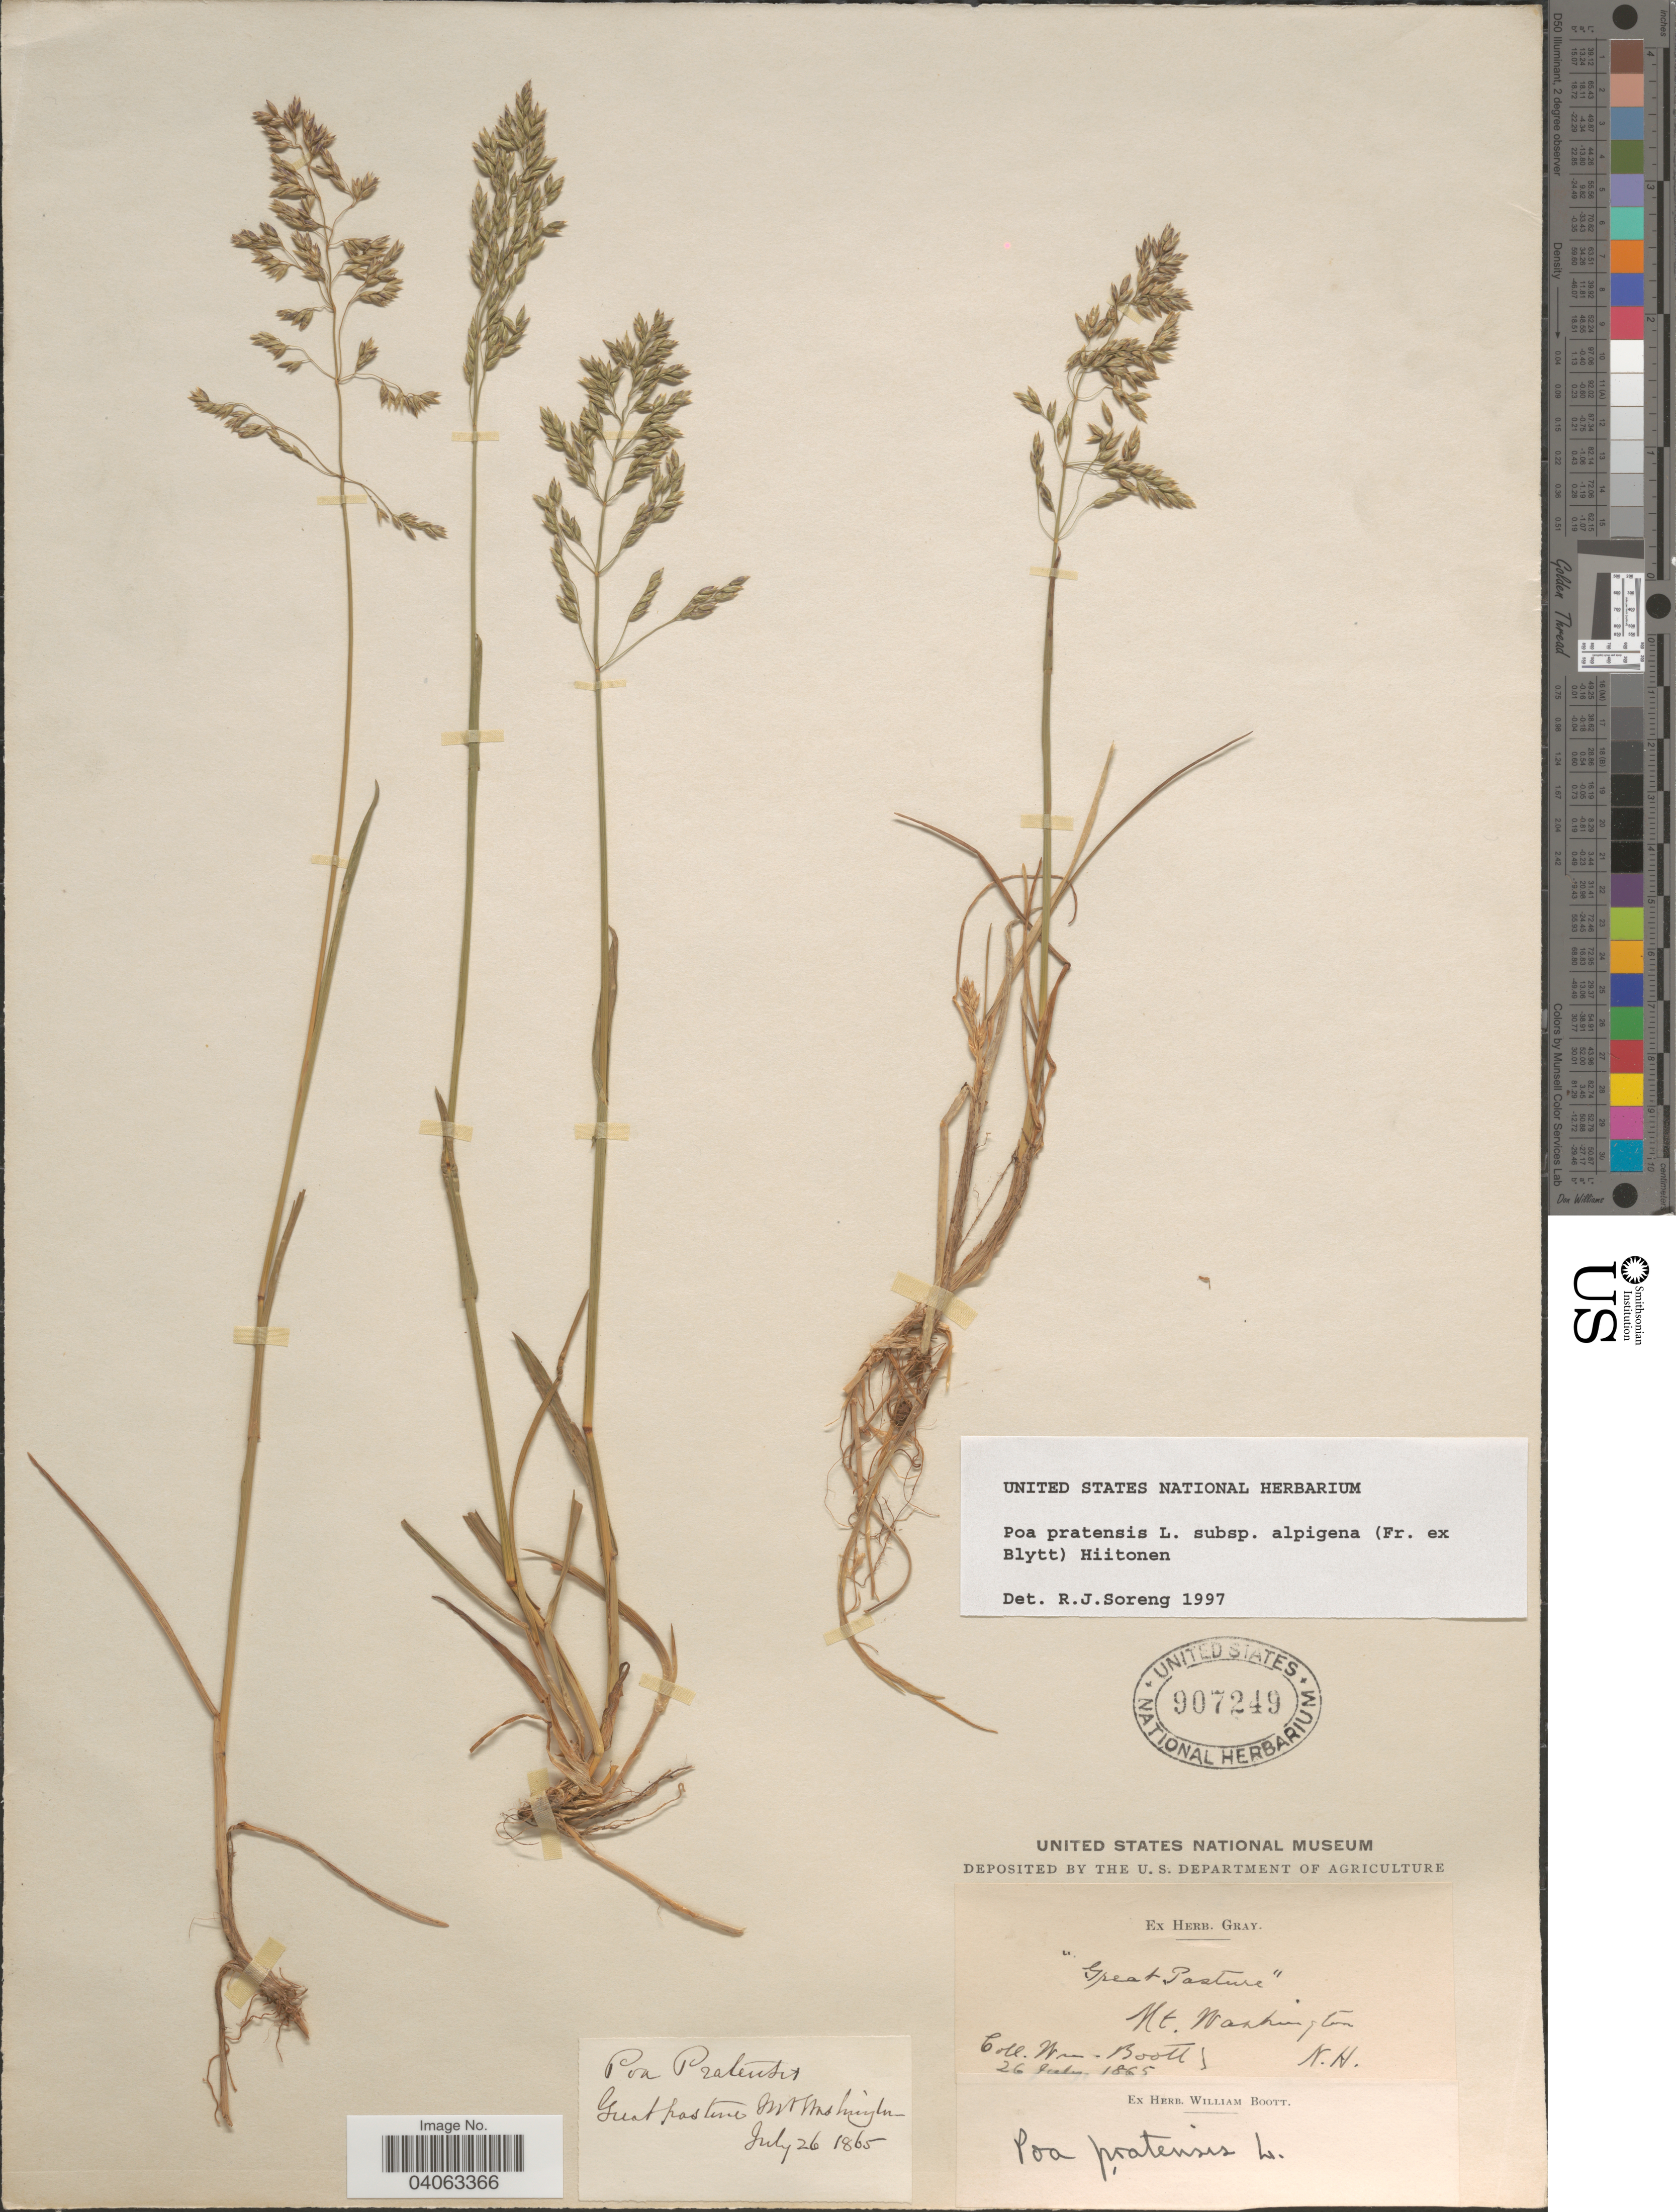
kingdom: Plantae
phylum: Tracheophyta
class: Liliopsida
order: Poales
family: Poaceae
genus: Poa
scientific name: Poa pratensis subsp. alpigena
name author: (Lindm.) Hiitonen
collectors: W. Boott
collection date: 1865-07-26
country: United States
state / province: New Hampshire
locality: Great Pasture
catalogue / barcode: US 907249